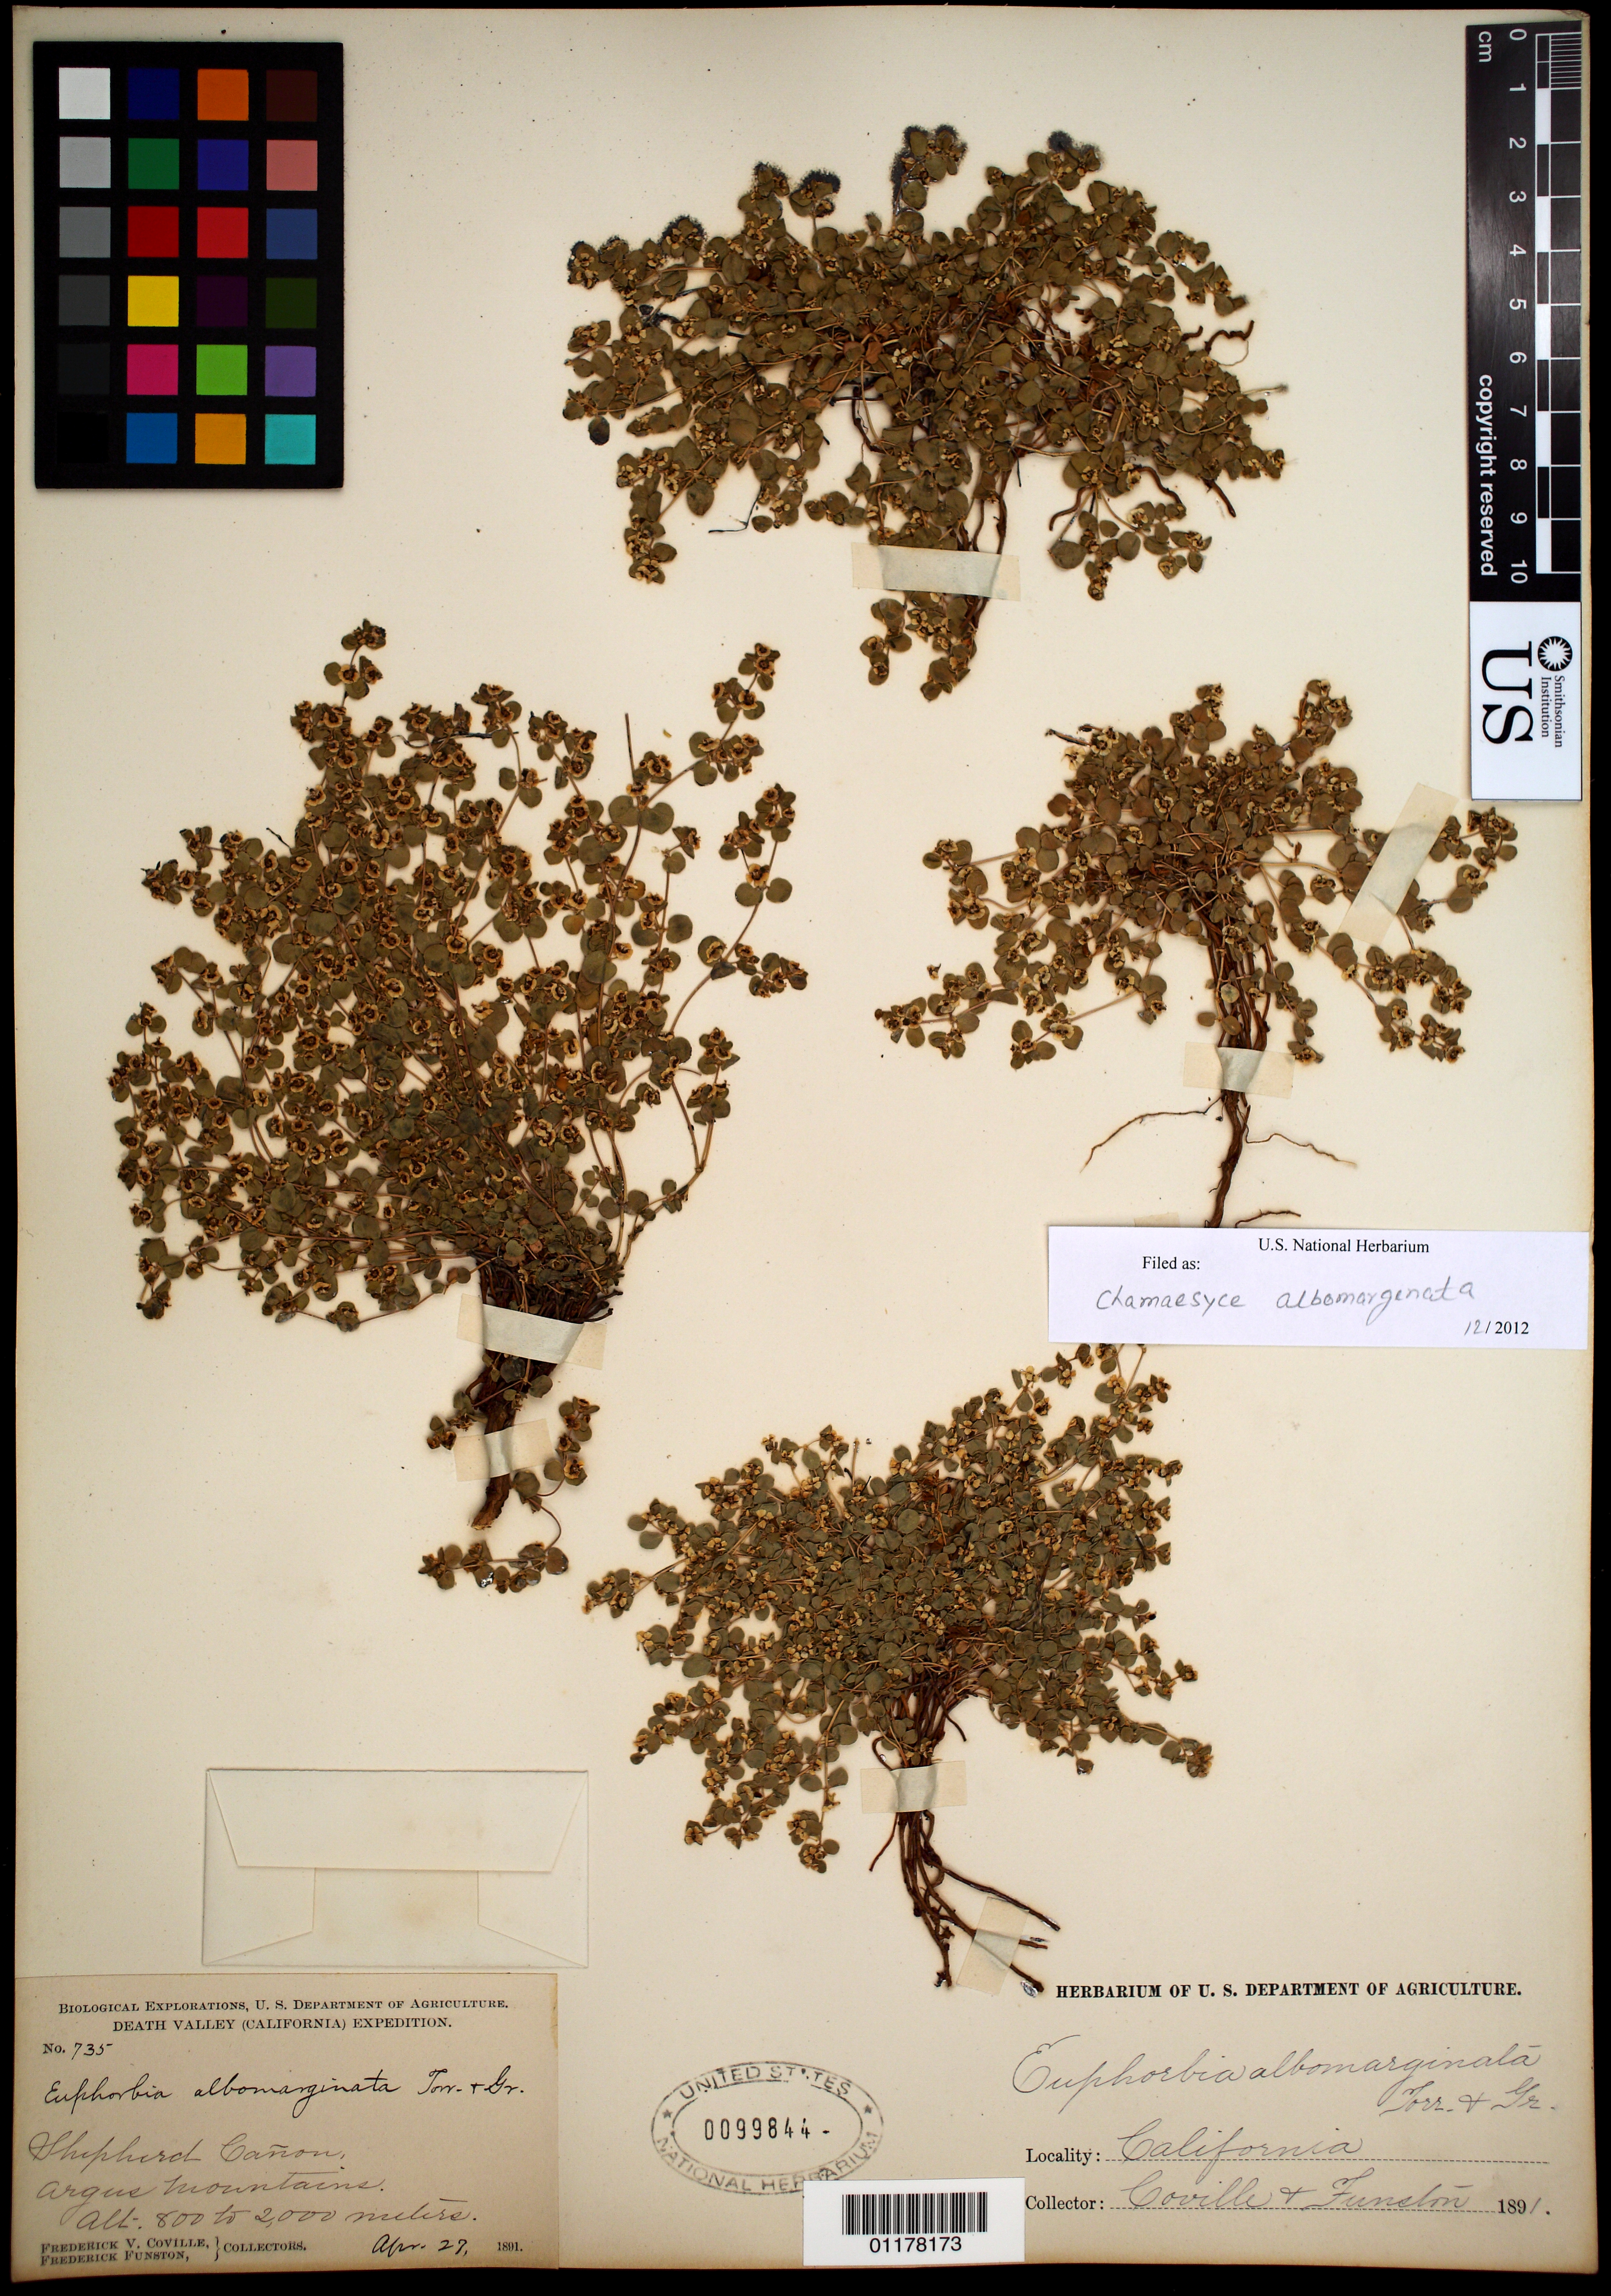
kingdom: Plantae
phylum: Tracheophyta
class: Magnoliopsida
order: Malpighiales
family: Euphorbiaceae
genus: Chamaesyce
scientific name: Chamaesyce albomarginata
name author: (Torr. & A. Gray) Small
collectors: F. V. Coville & F. Funston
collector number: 735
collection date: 1891-04-27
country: United States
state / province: California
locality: Sheperd Canon, Argus Mountains.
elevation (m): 800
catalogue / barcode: US 99844